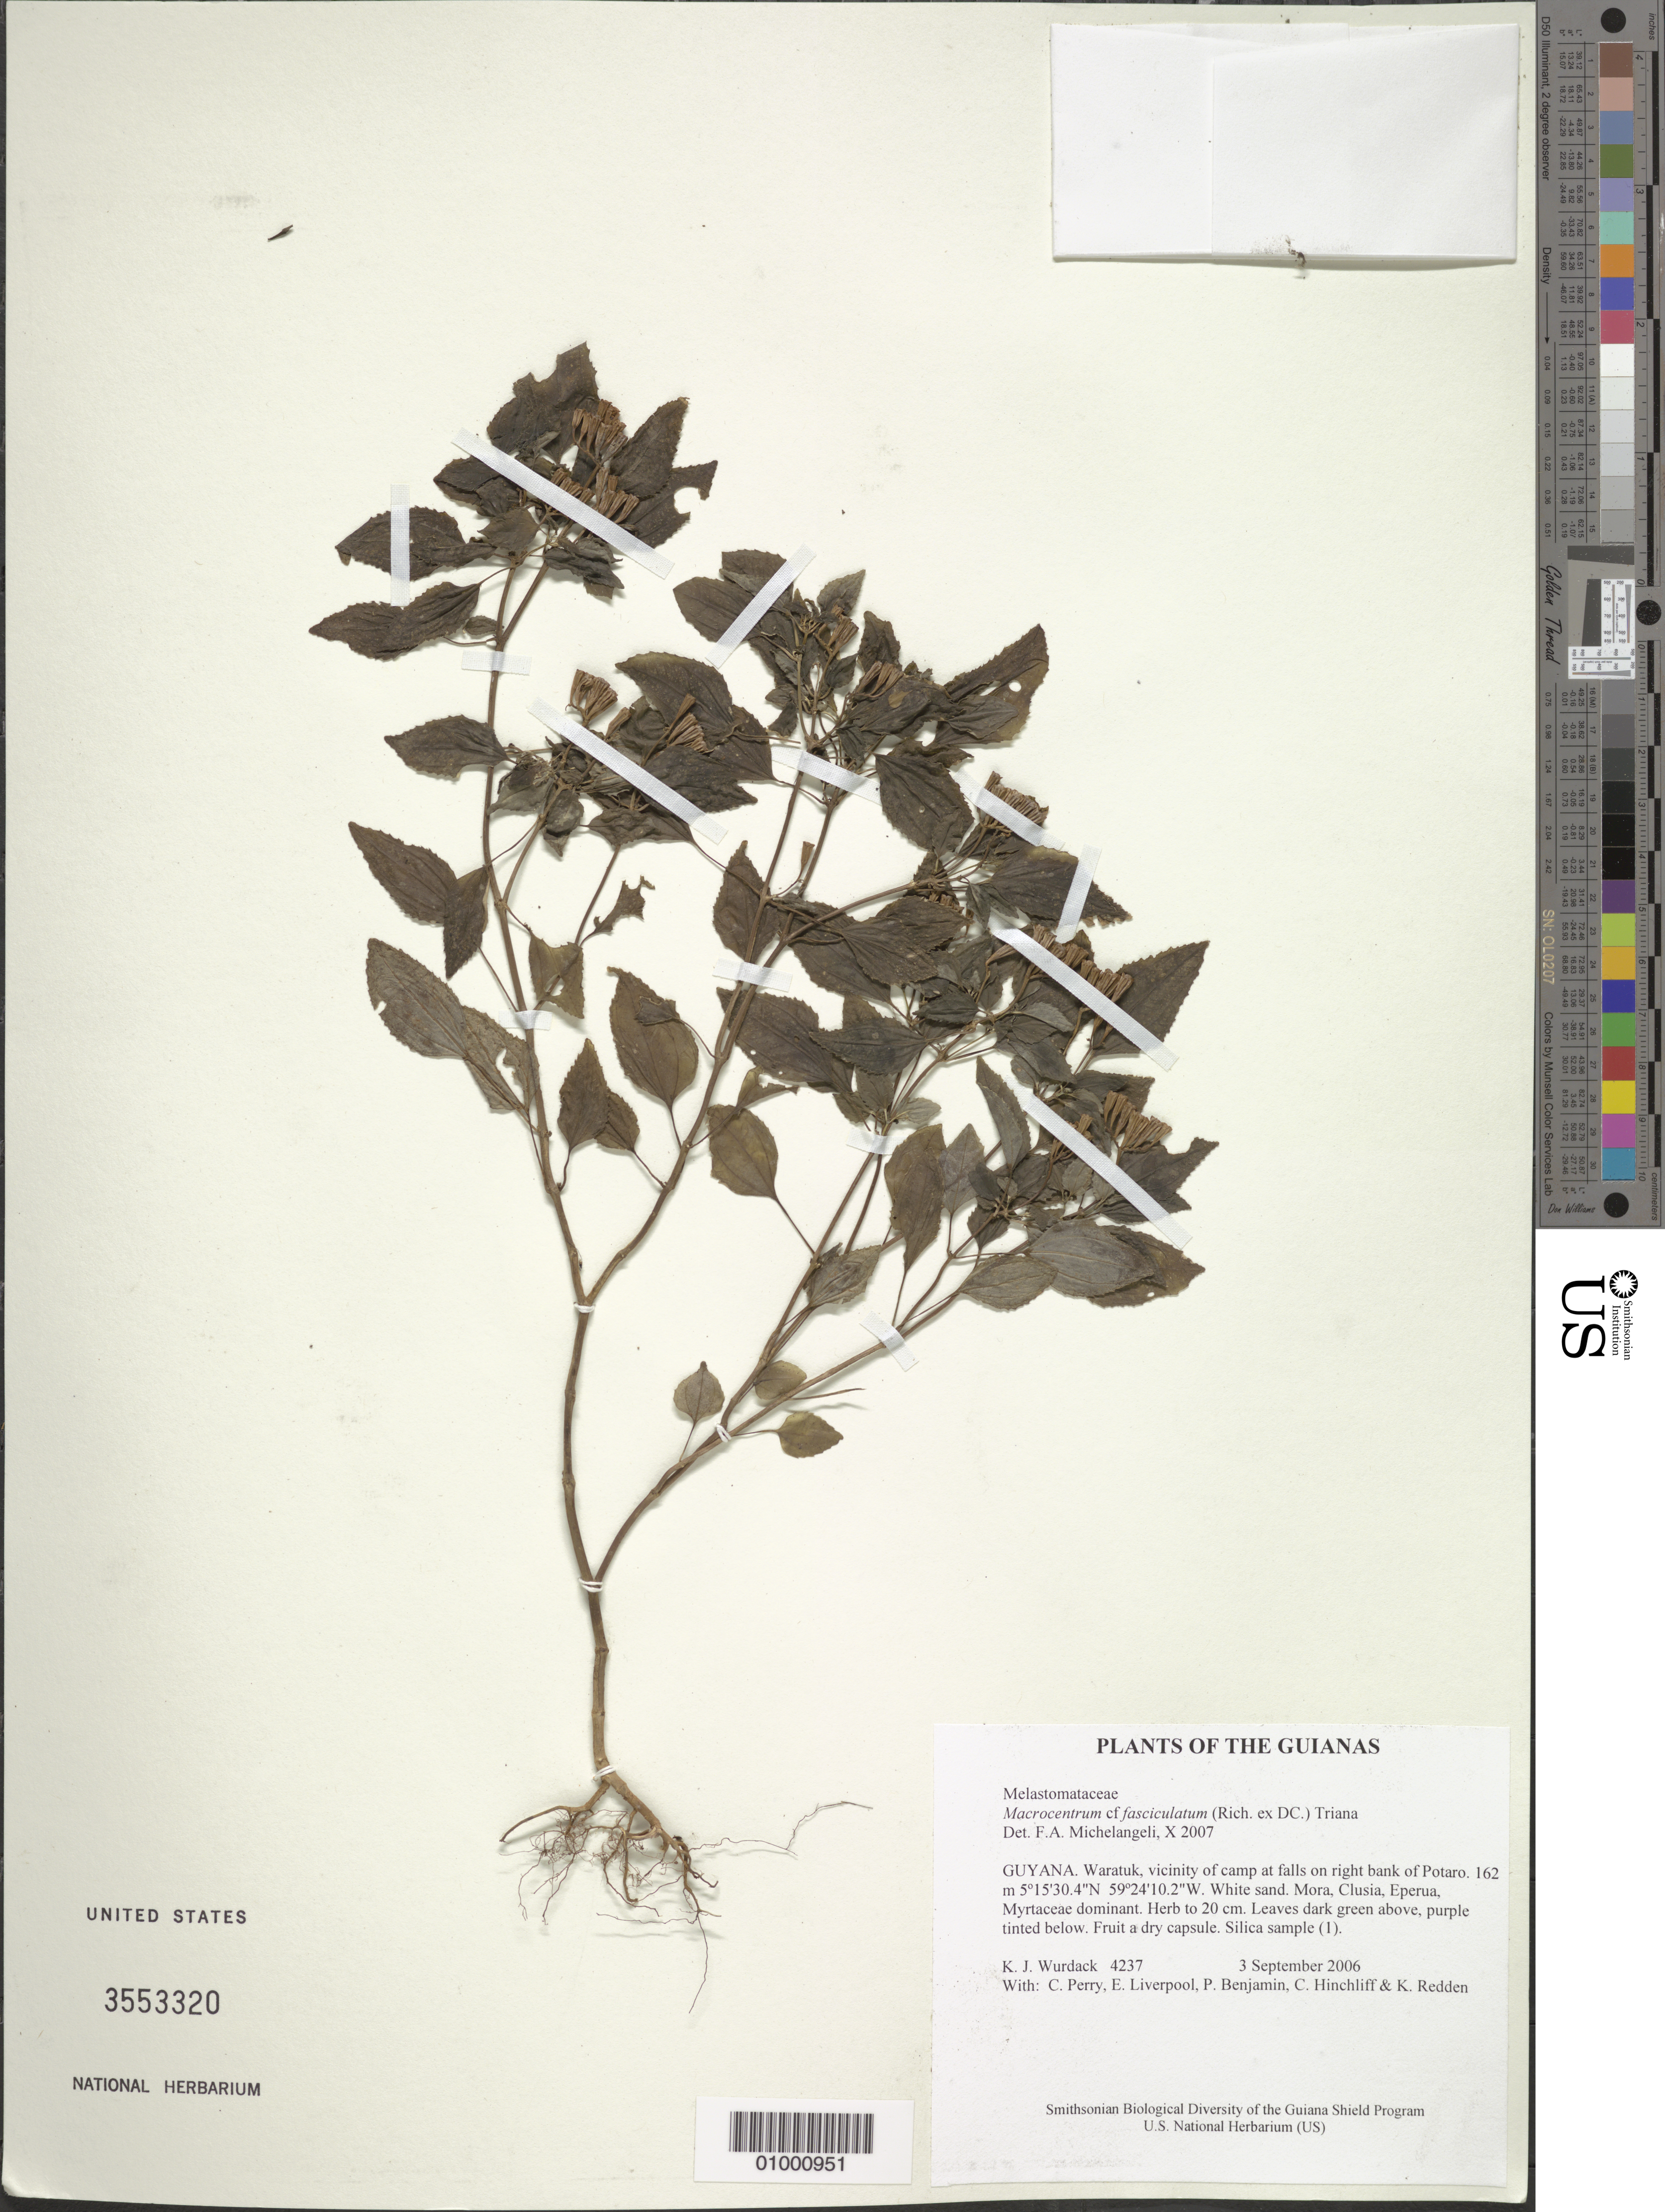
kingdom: Plantae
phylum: Tracheophyta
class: Magnoliopsida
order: Myrtales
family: Melastomataceae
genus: Macrocentrum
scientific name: Macrocentrum fasciculatum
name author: (Rich. ex DC.) Triana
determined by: Michelangeli, F. A.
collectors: K. Wurdack, C. Perry, E. Liverpool, P. Benjamin, C. E. Hinchliff & K. M. Redden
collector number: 4237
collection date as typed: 3 September 2006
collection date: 2006-09-03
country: Guyana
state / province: Potaro-Siparuni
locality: Waratuk, vicinity of camp at falls on right bank of Potaro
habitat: White sand. Mora, Clusia, Eperua, Myrtaceae dominant.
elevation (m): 162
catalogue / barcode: US 3553320